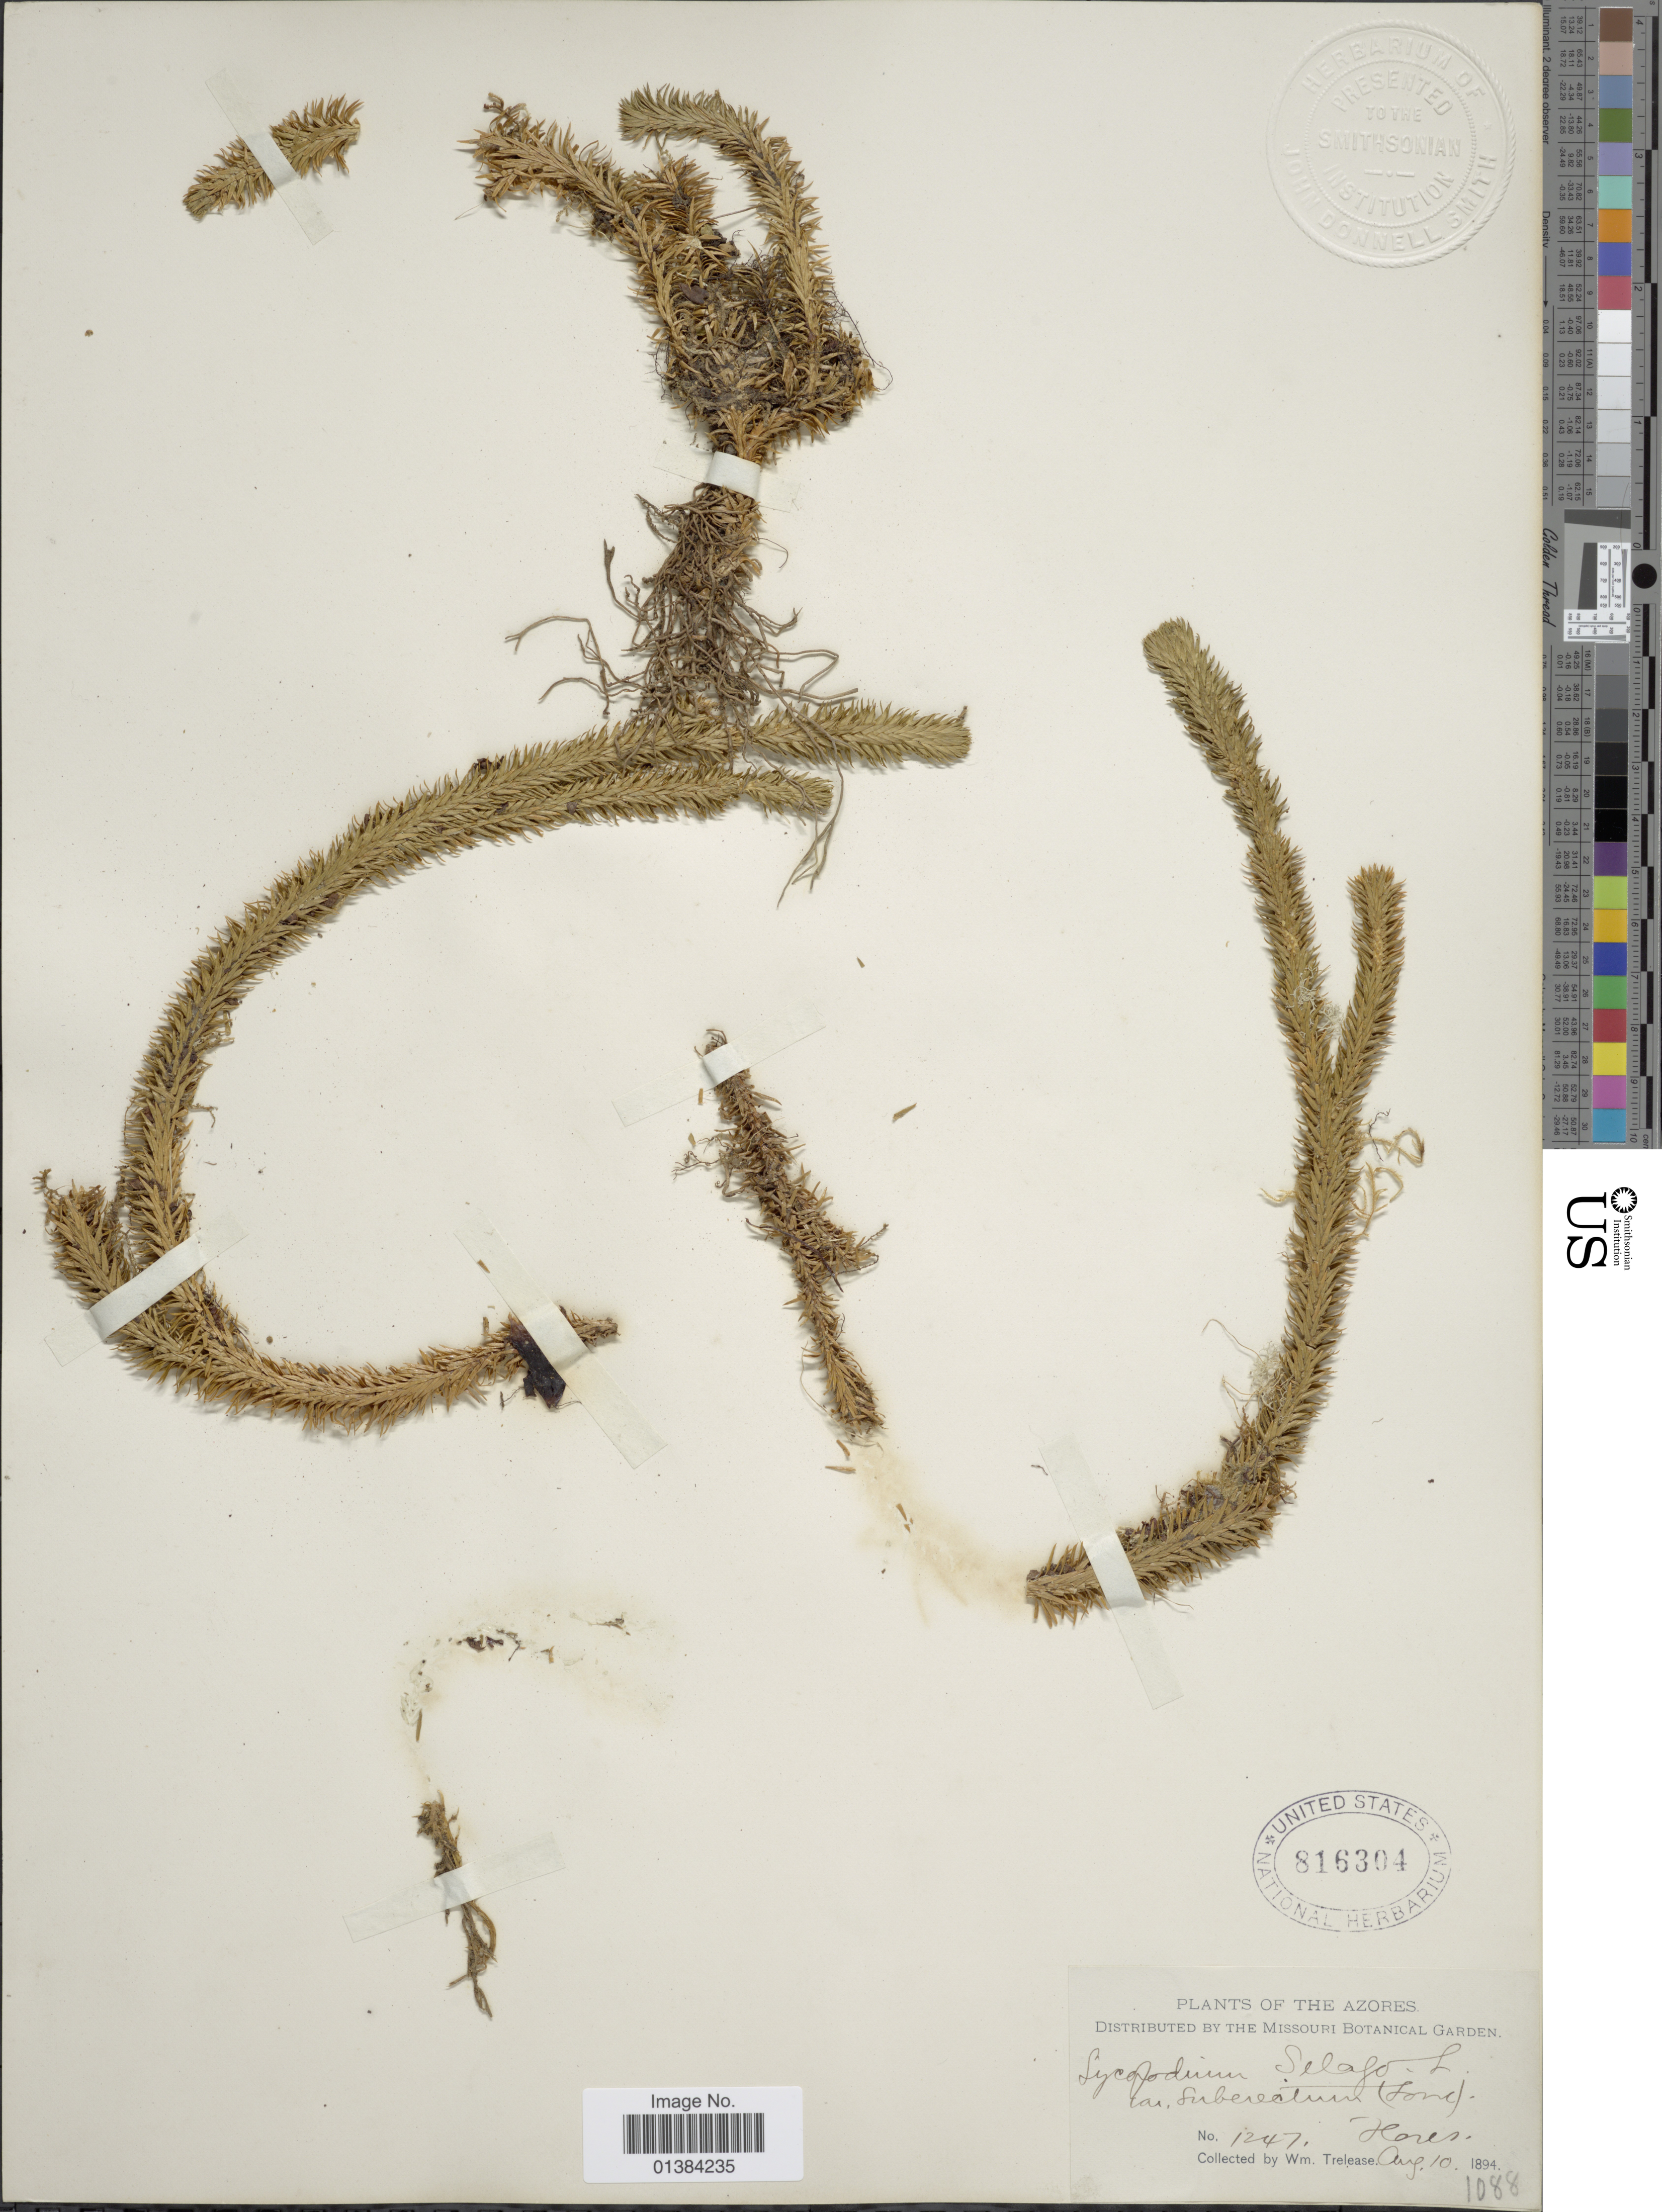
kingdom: Plantae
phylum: Tracheophyta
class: Lycopodiopsida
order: Lycopodiales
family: Lycopodiaceae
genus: Phlegmariurus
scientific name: Phlegmariurus dentatus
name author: (Herter) Arana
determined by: Field, A.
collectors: W. Trelease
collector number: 1247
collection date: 1894-08-10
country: Portugal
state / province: Azores (Aut. Reg.)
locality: Hares. [interpreted]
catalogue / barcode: US 816304